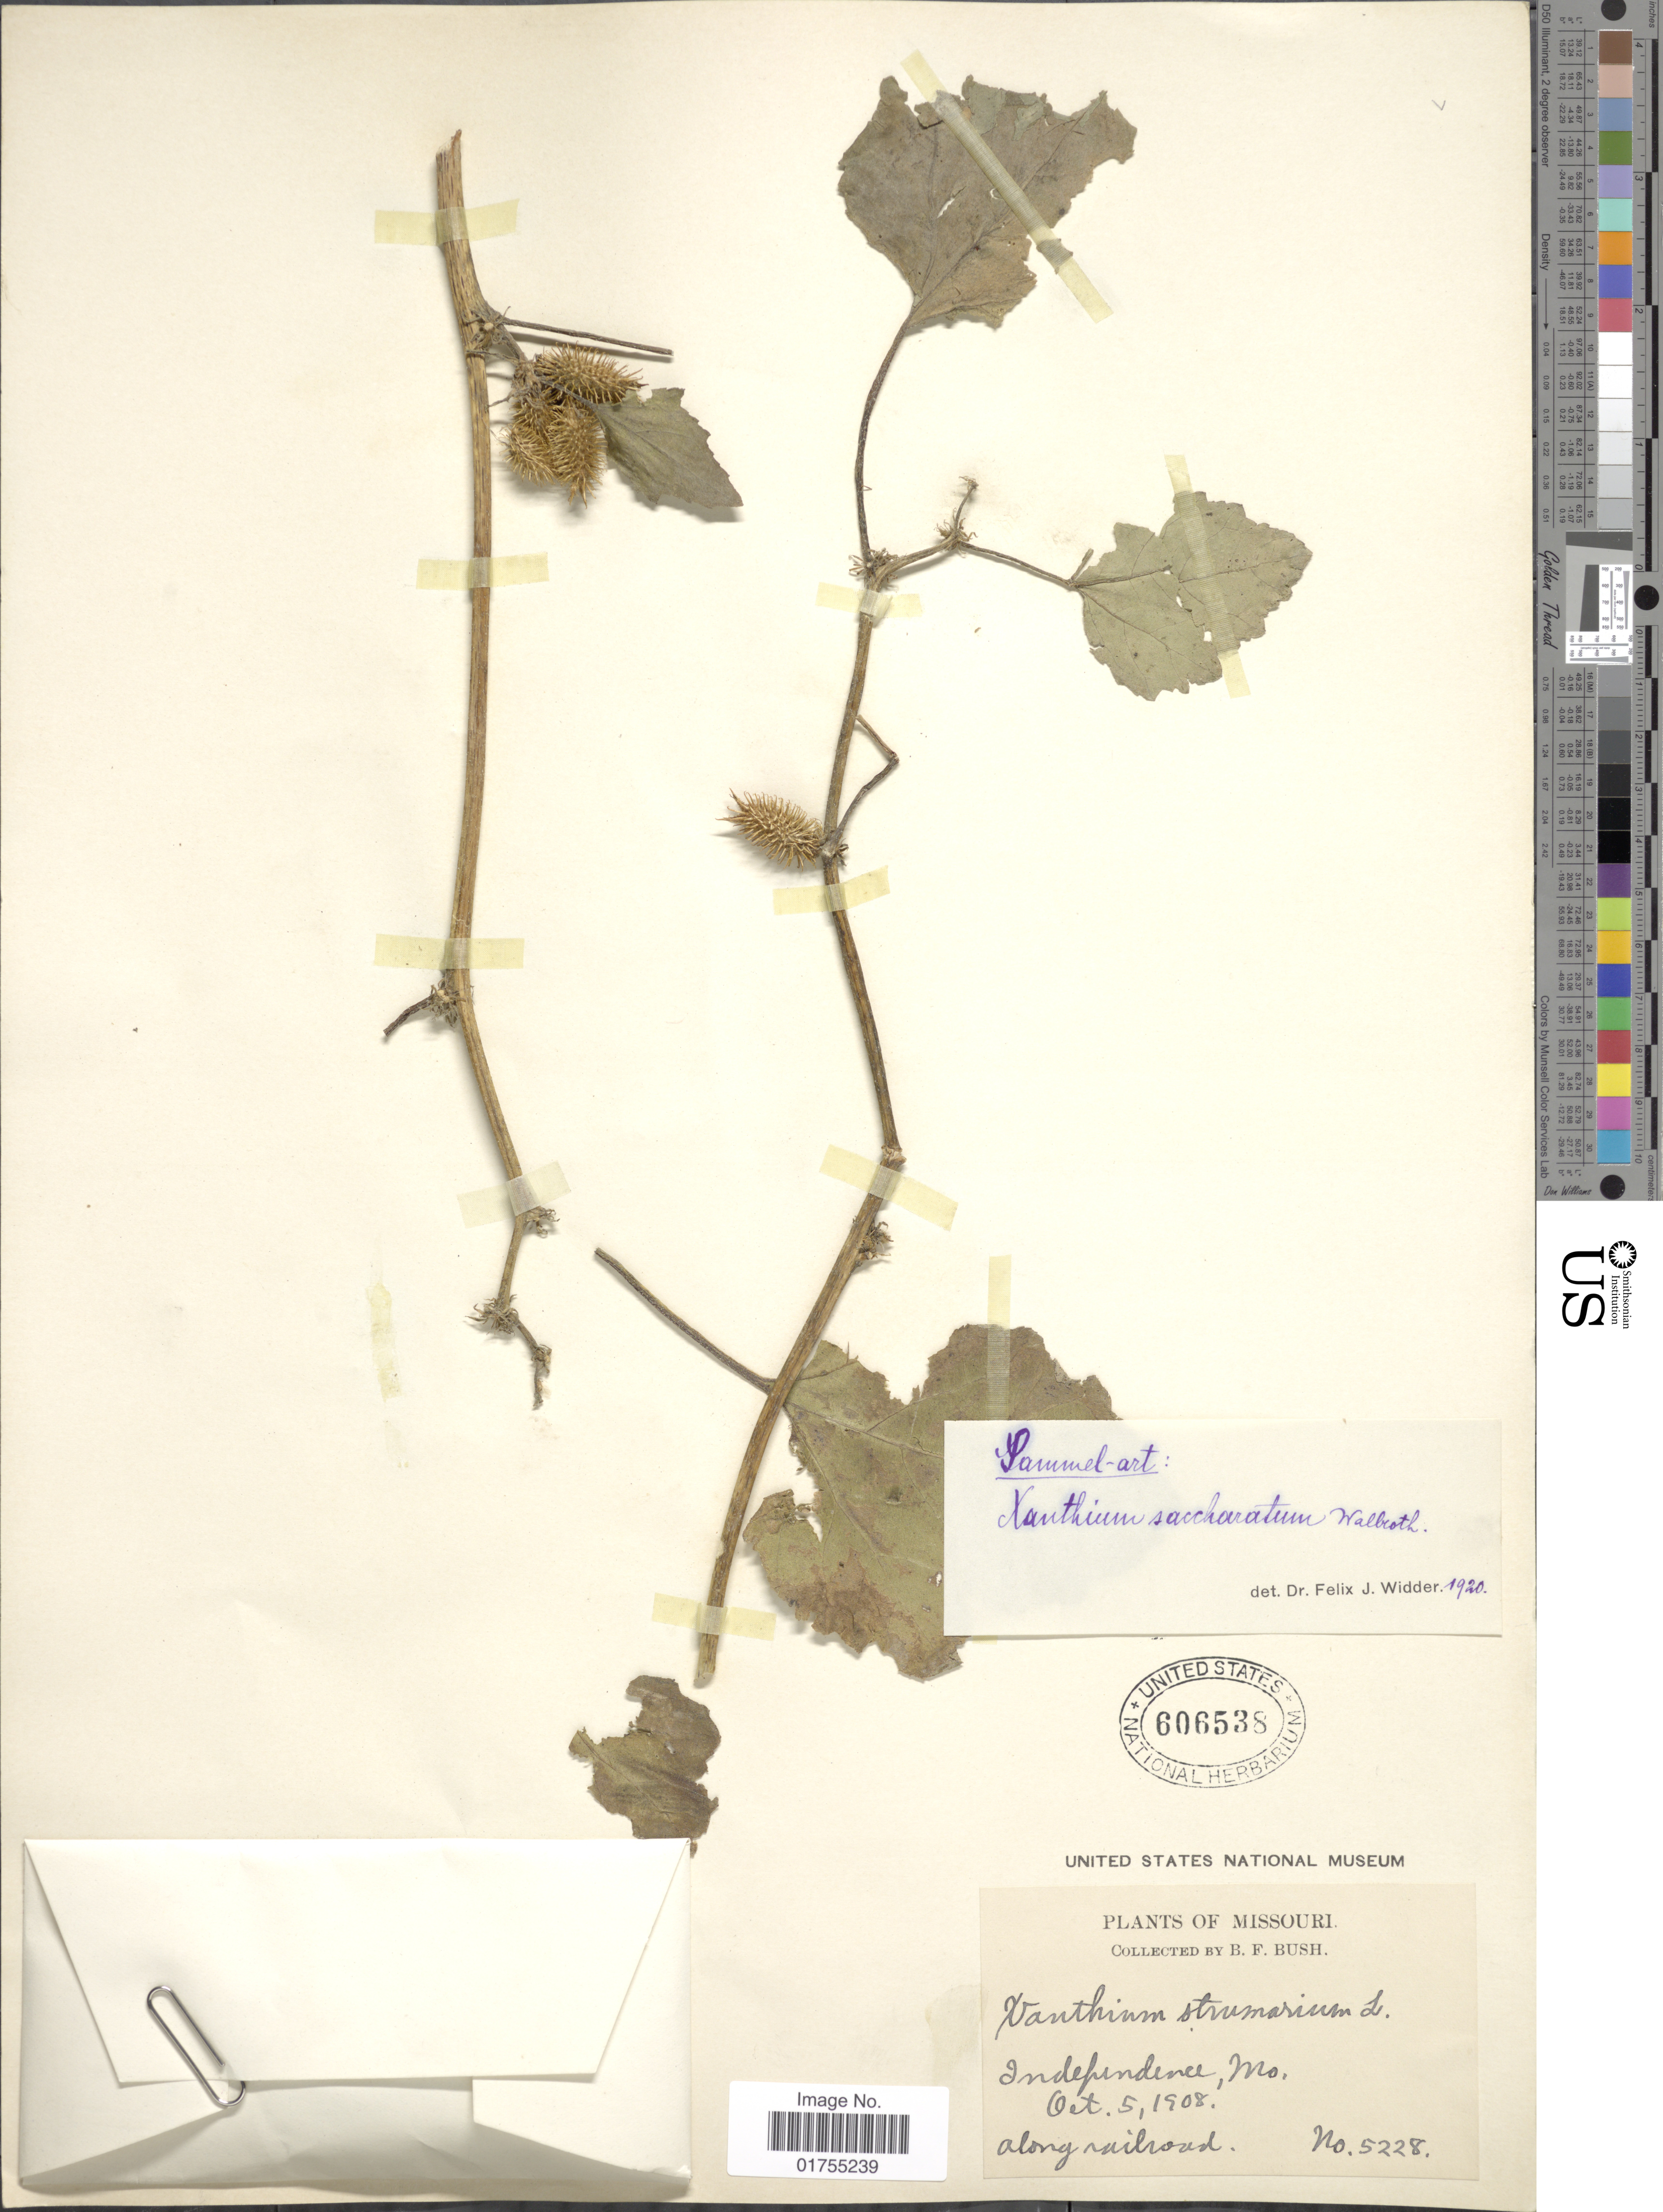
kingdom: Plantae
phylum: Tracheophyta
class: Magnoliopsida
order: Asterales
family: Asteraceae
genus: Xanthium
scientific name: Xanthium strumarium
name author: L.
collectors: B. F. Bush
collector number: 5228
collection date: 1908-10-05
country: United States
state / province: Missouri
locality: Independence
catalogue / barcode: US 606538